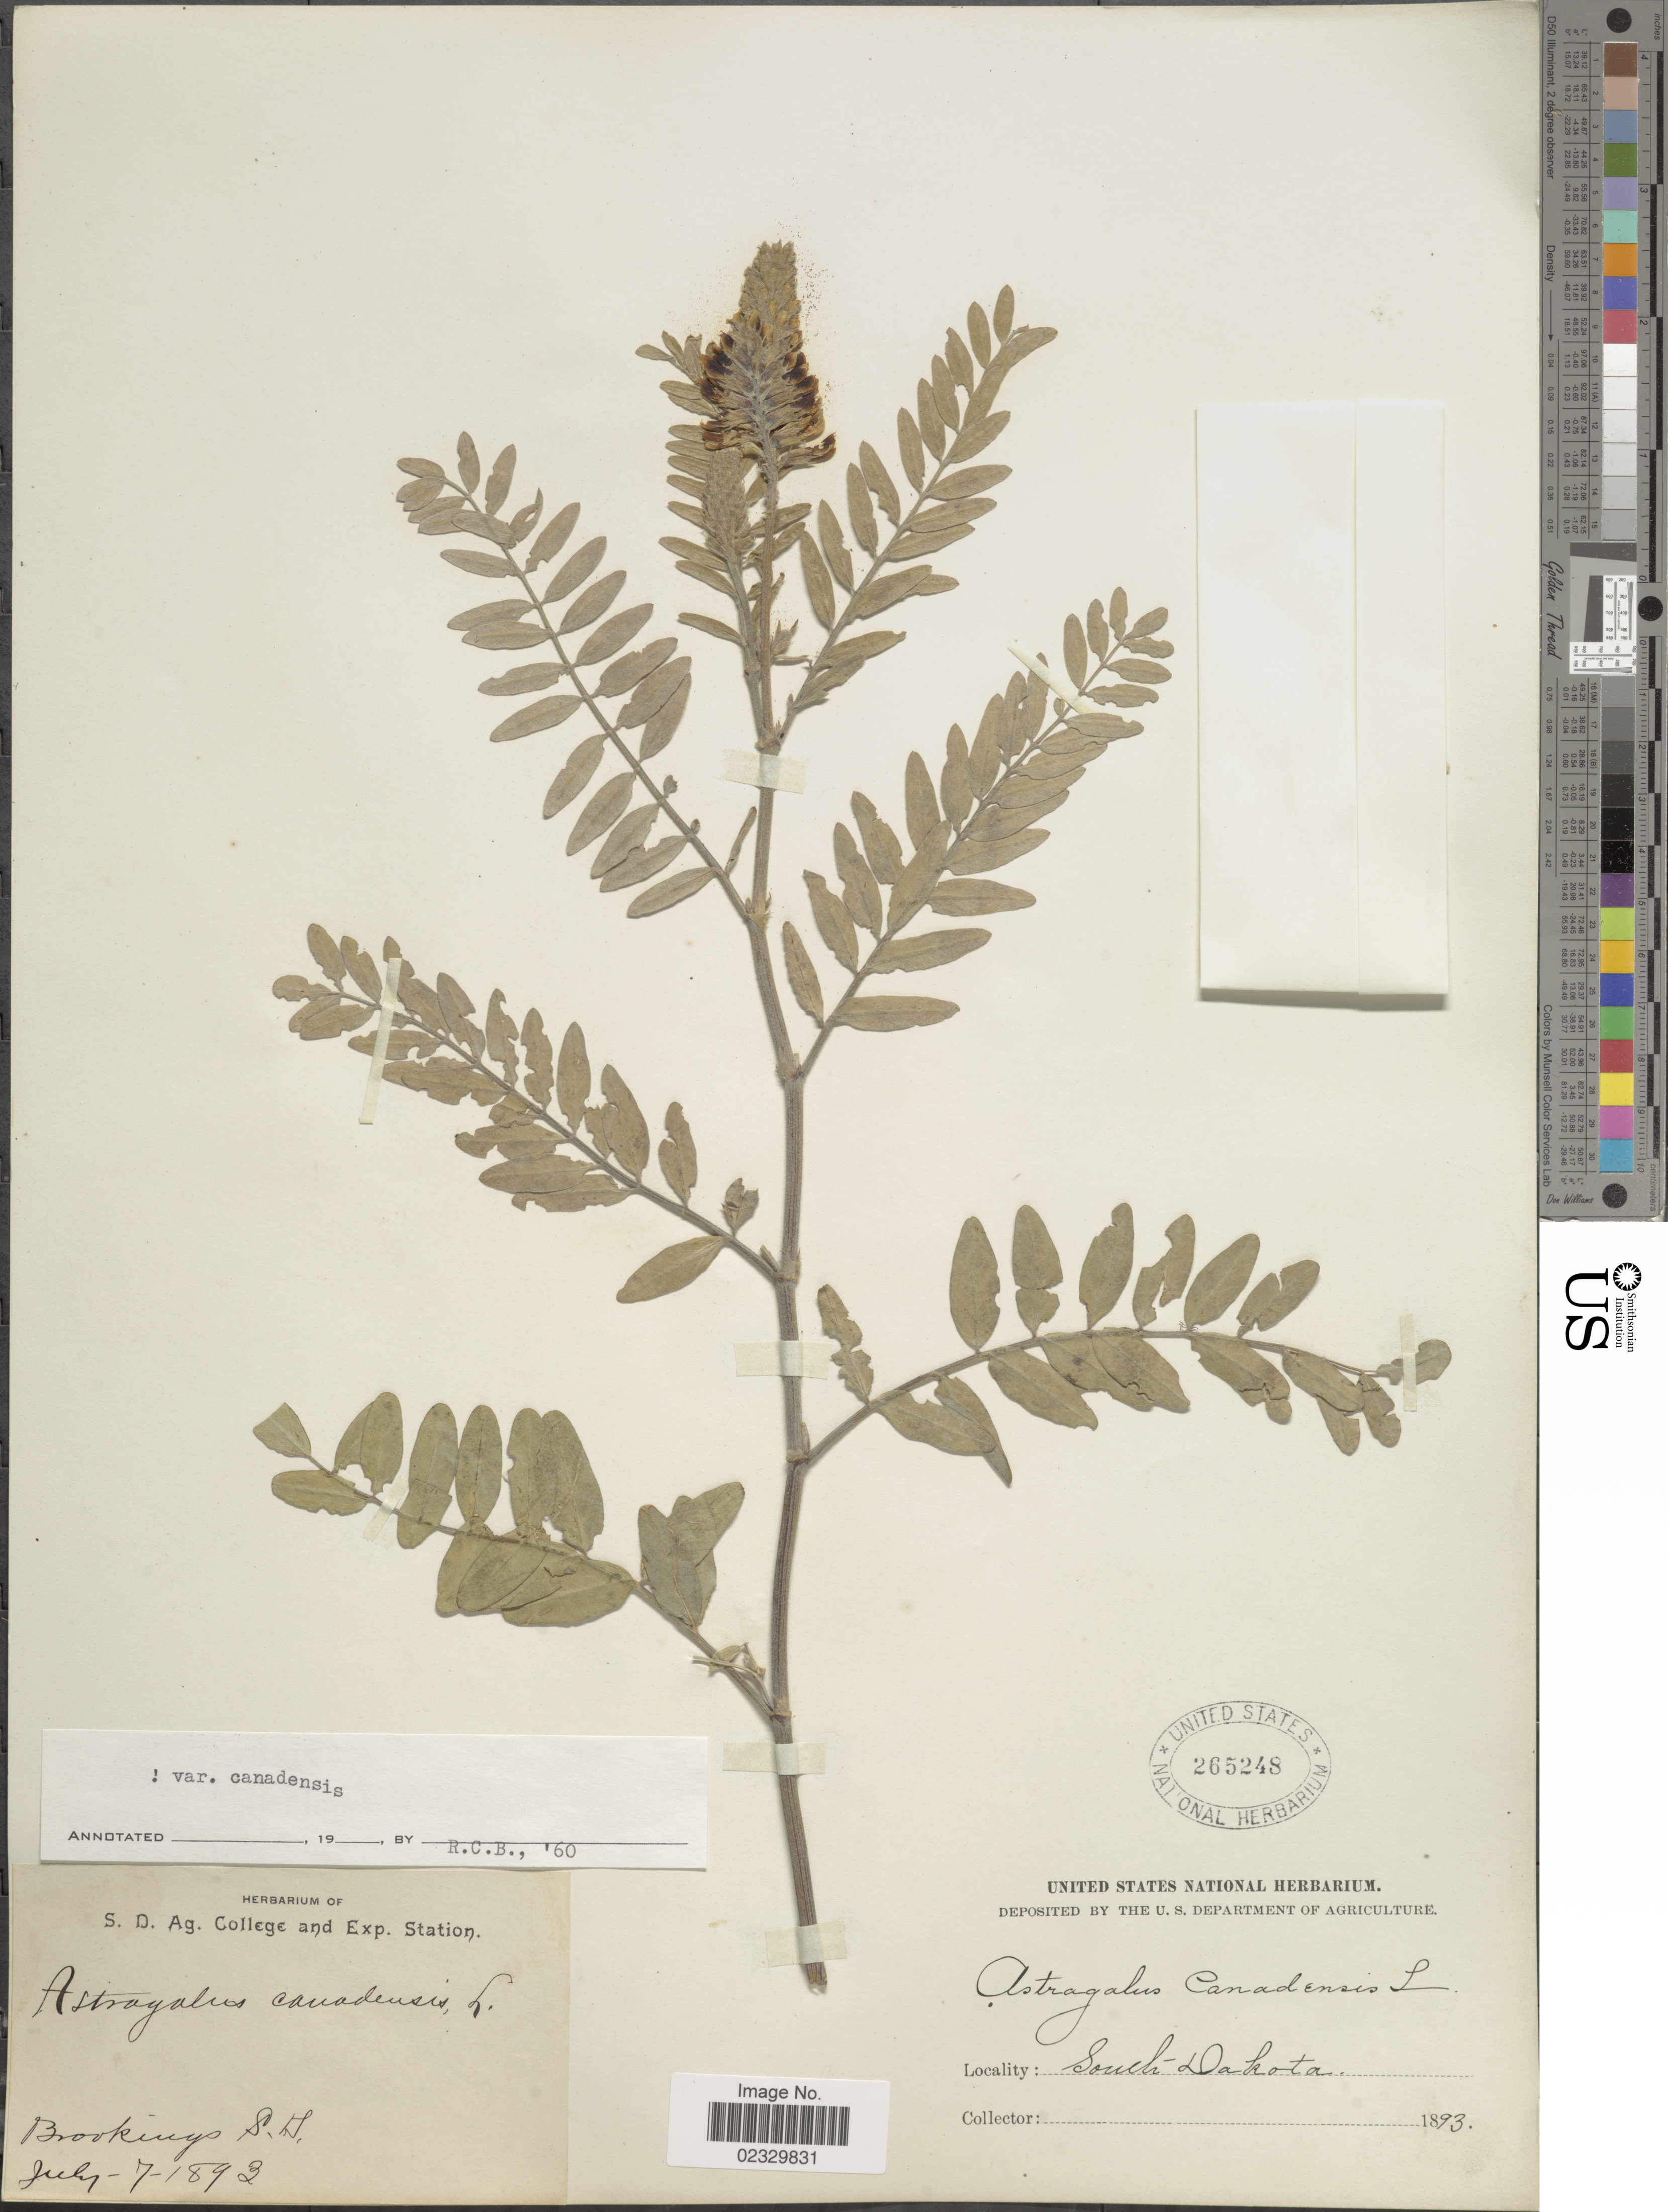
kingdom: Plantae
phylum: Tracheophyta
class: Magnoliopsida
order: Fabales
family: Fabaceae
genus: Astragalus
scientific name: Astragalus canadensis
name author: L.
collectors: ex herb. S. D. Ag. College and ex. Station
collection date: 1893-07-07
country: United States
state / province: South Dakota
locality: Brookings, S. D.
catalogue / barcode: US 265248